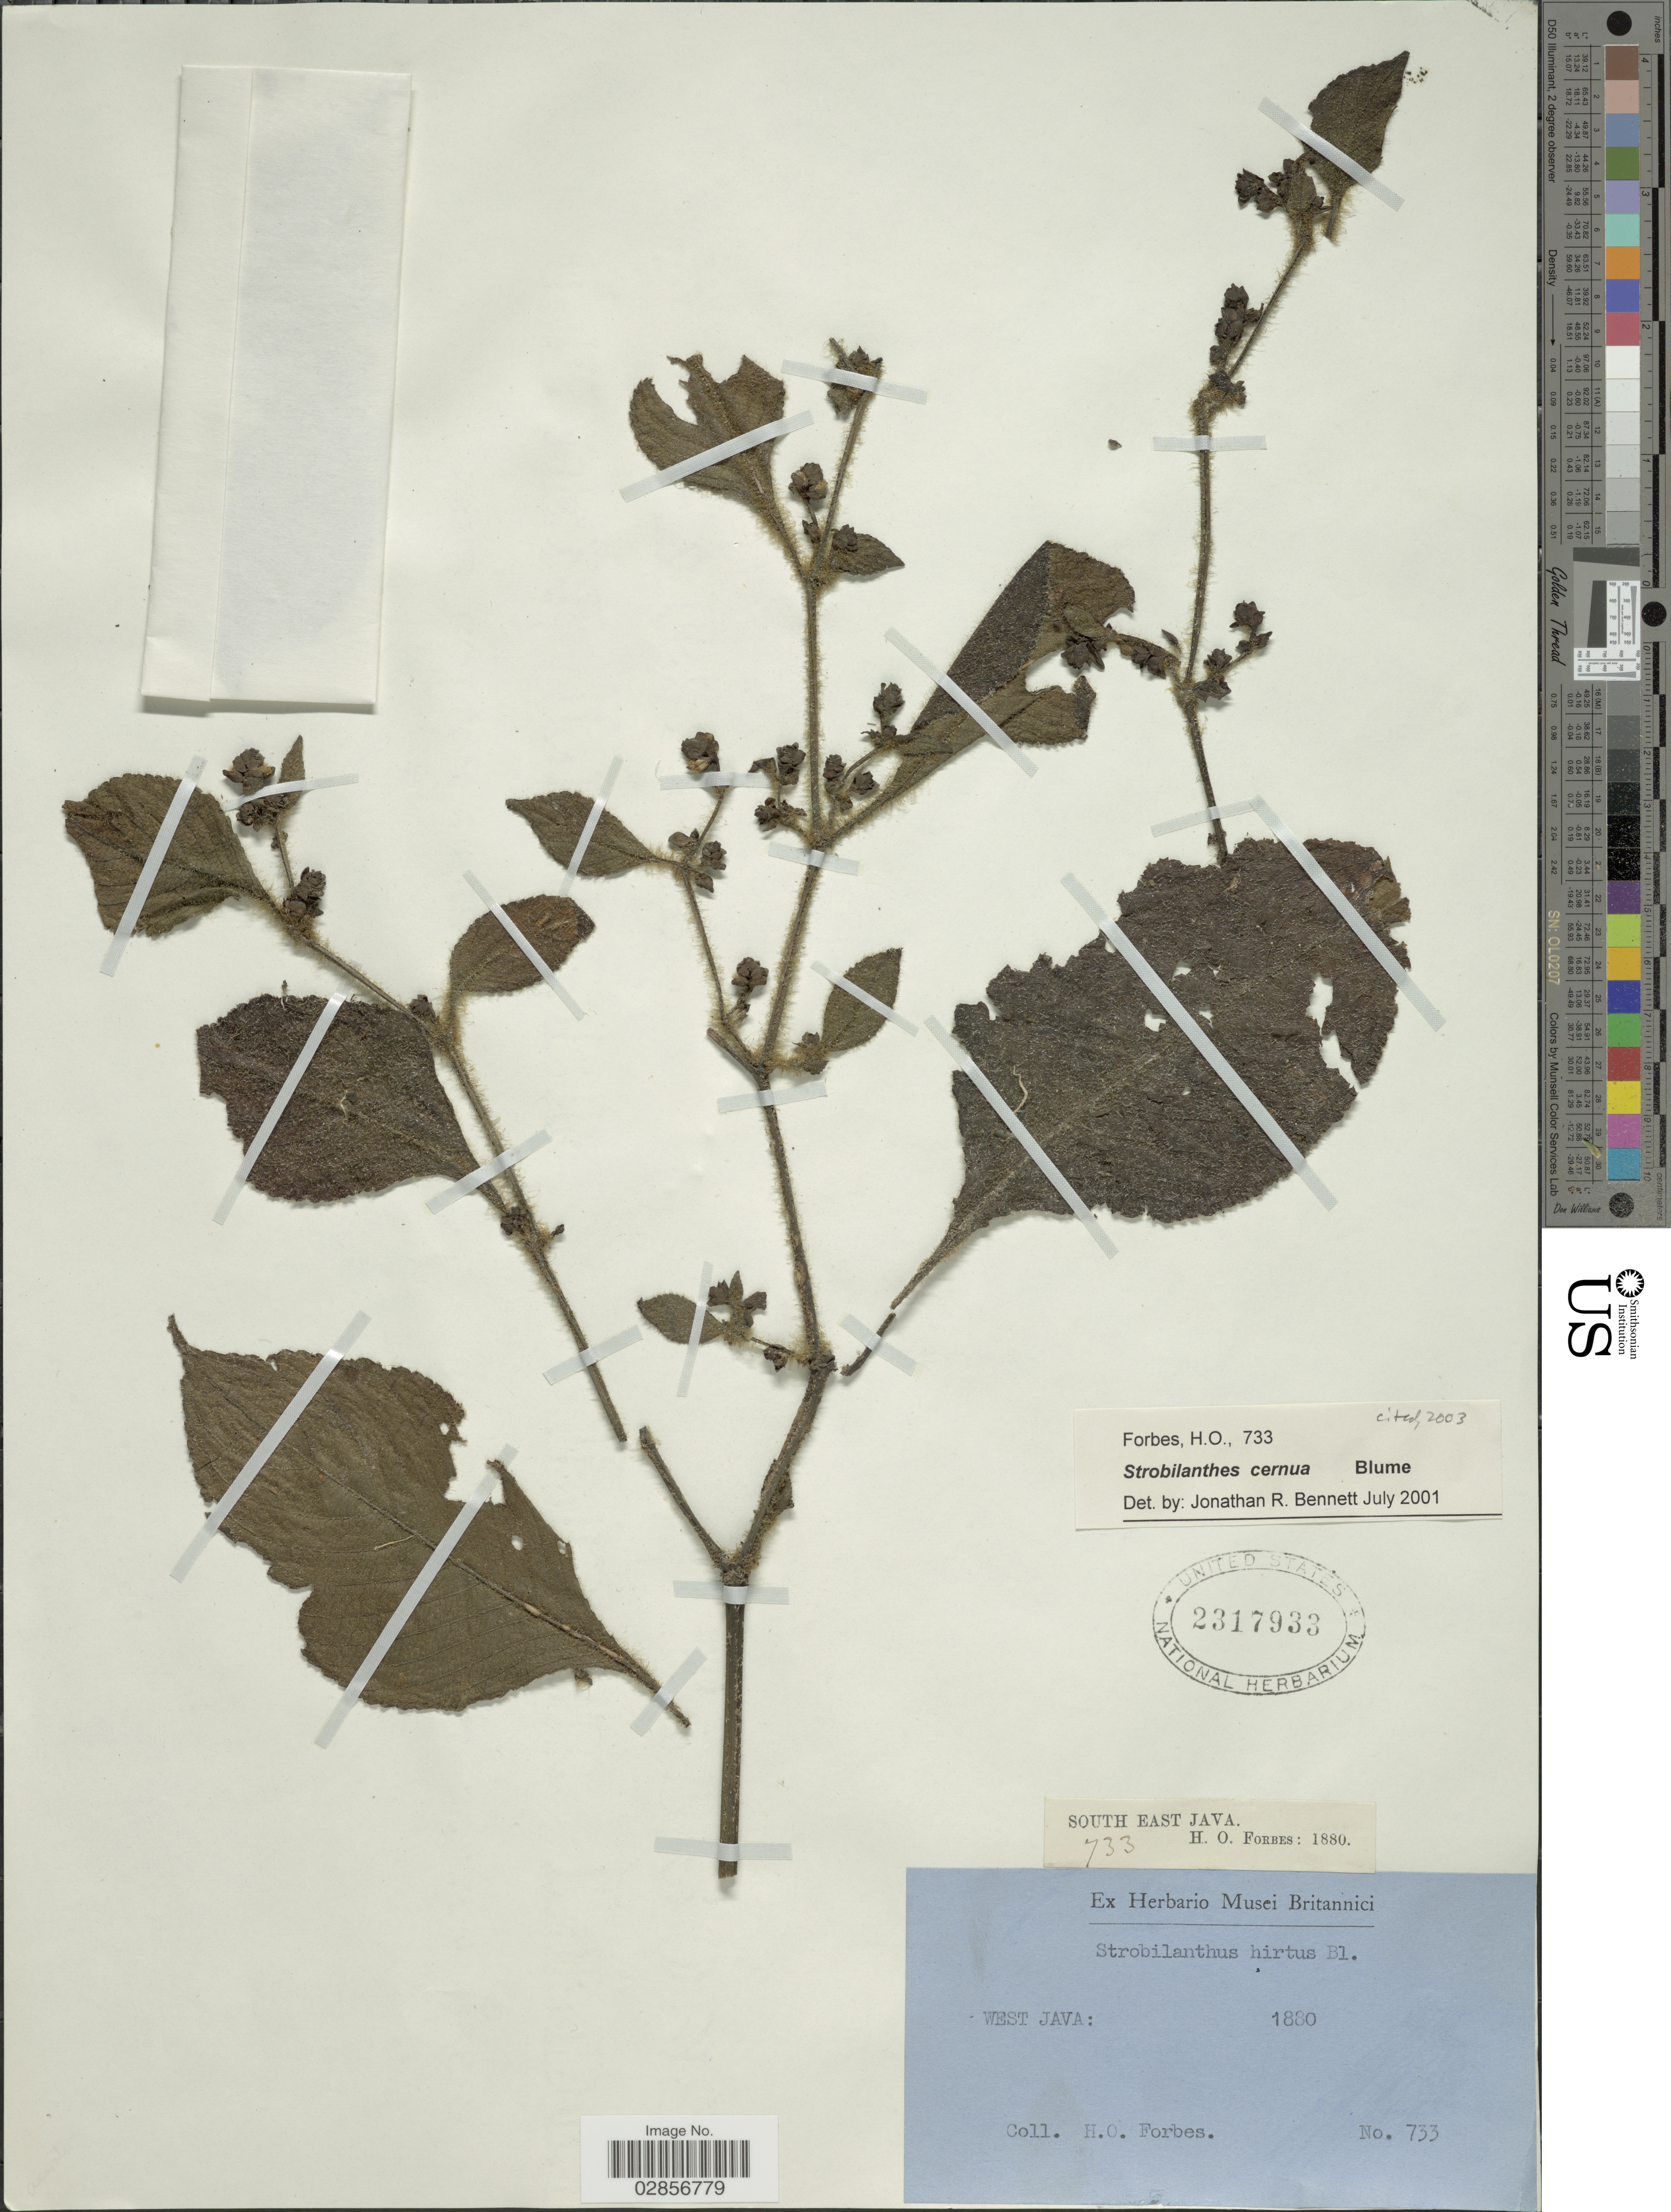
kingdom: Plantae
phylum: Tracheophyta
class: Magnoliopsida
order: Lamiales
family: Acanthaceae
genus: Strobilanthes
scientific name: Strobilanthes cernua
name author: Blume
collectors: H. O. Forbes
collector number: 733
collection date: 1880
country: Indonesia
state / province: Java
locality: West Java. South East Java.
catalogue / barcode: US 2317933